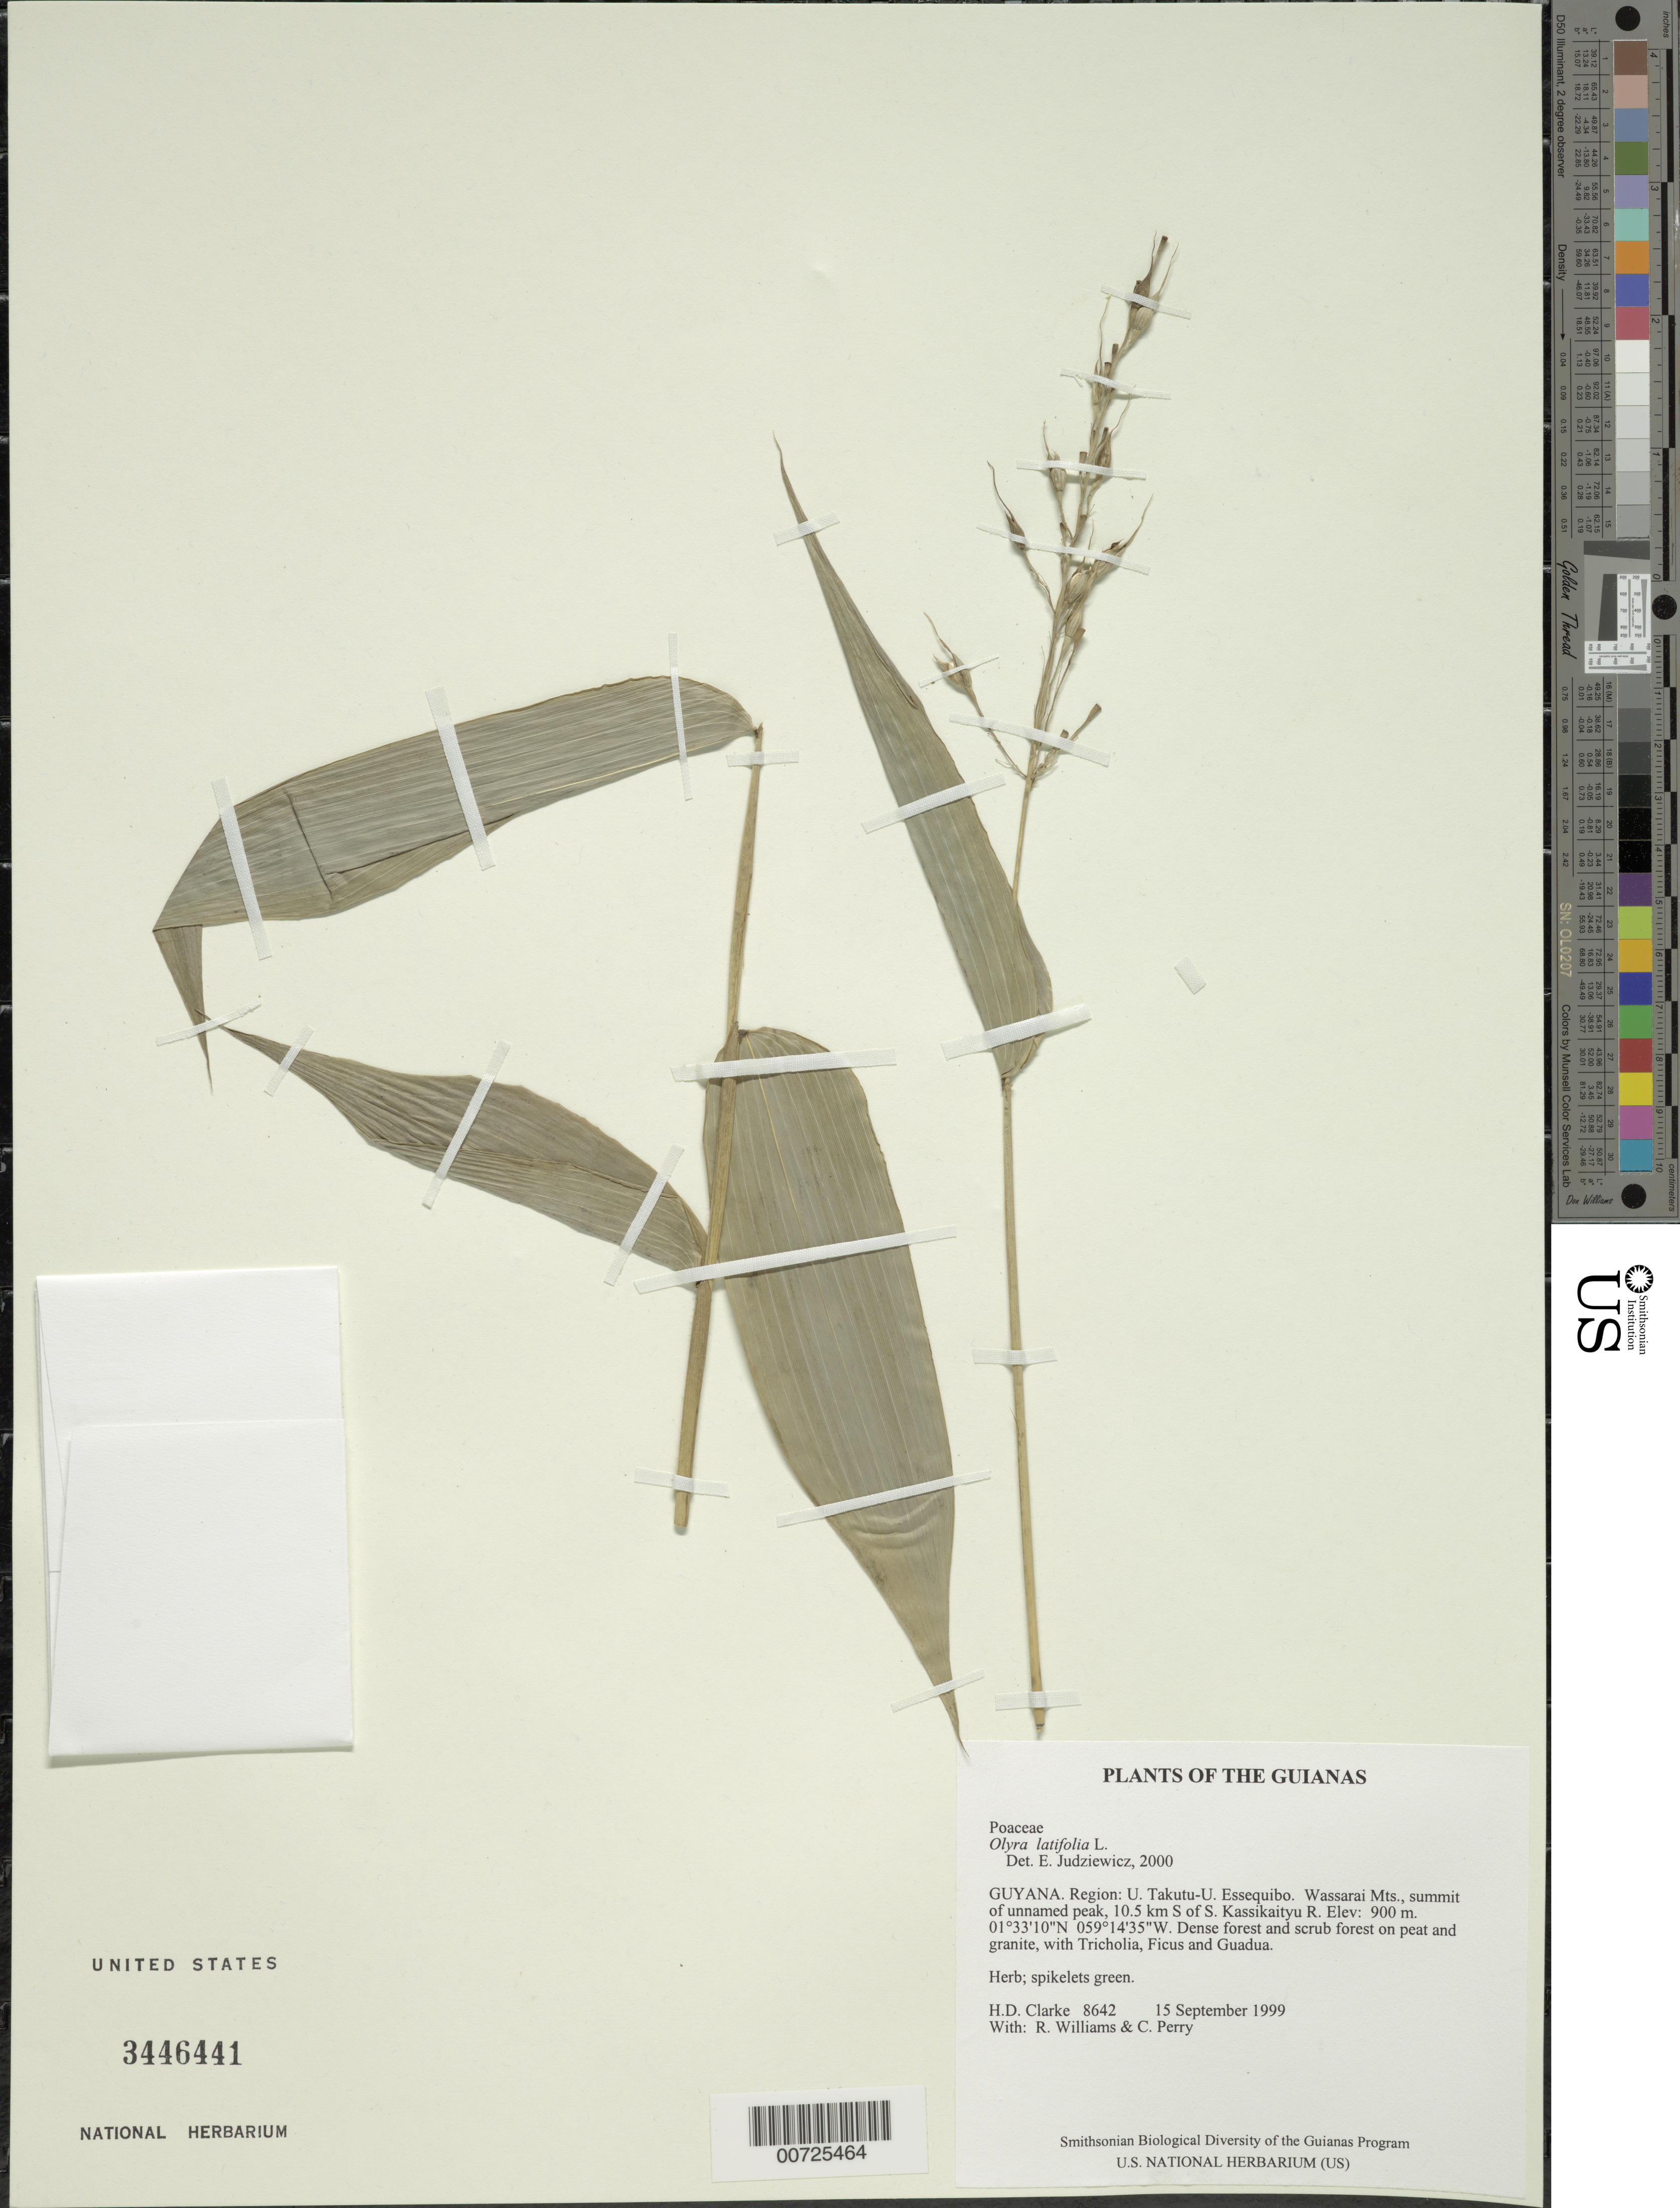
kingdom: Plantae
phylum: Tracheophyta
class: Liliopsida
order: Poales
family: Poaceae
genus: Olyra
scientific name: Olyra latifolia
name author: L.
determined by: Judziewicz, E. J.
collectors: H. D. Clarke, R. Williams & C. Perry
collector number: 8642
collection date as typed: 15 September 1999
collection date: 1999-09-15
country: Guyana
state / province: U. Takutu-U. Essequibo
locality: Wassarai Mts., summit of unnamed peak, 10.5 km S of S. Kassikaityu R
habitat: Dense forest and scrub forest on peat and granite, with Tricholia, Ficus and Guadua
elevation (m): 900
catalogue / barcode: US 3446441